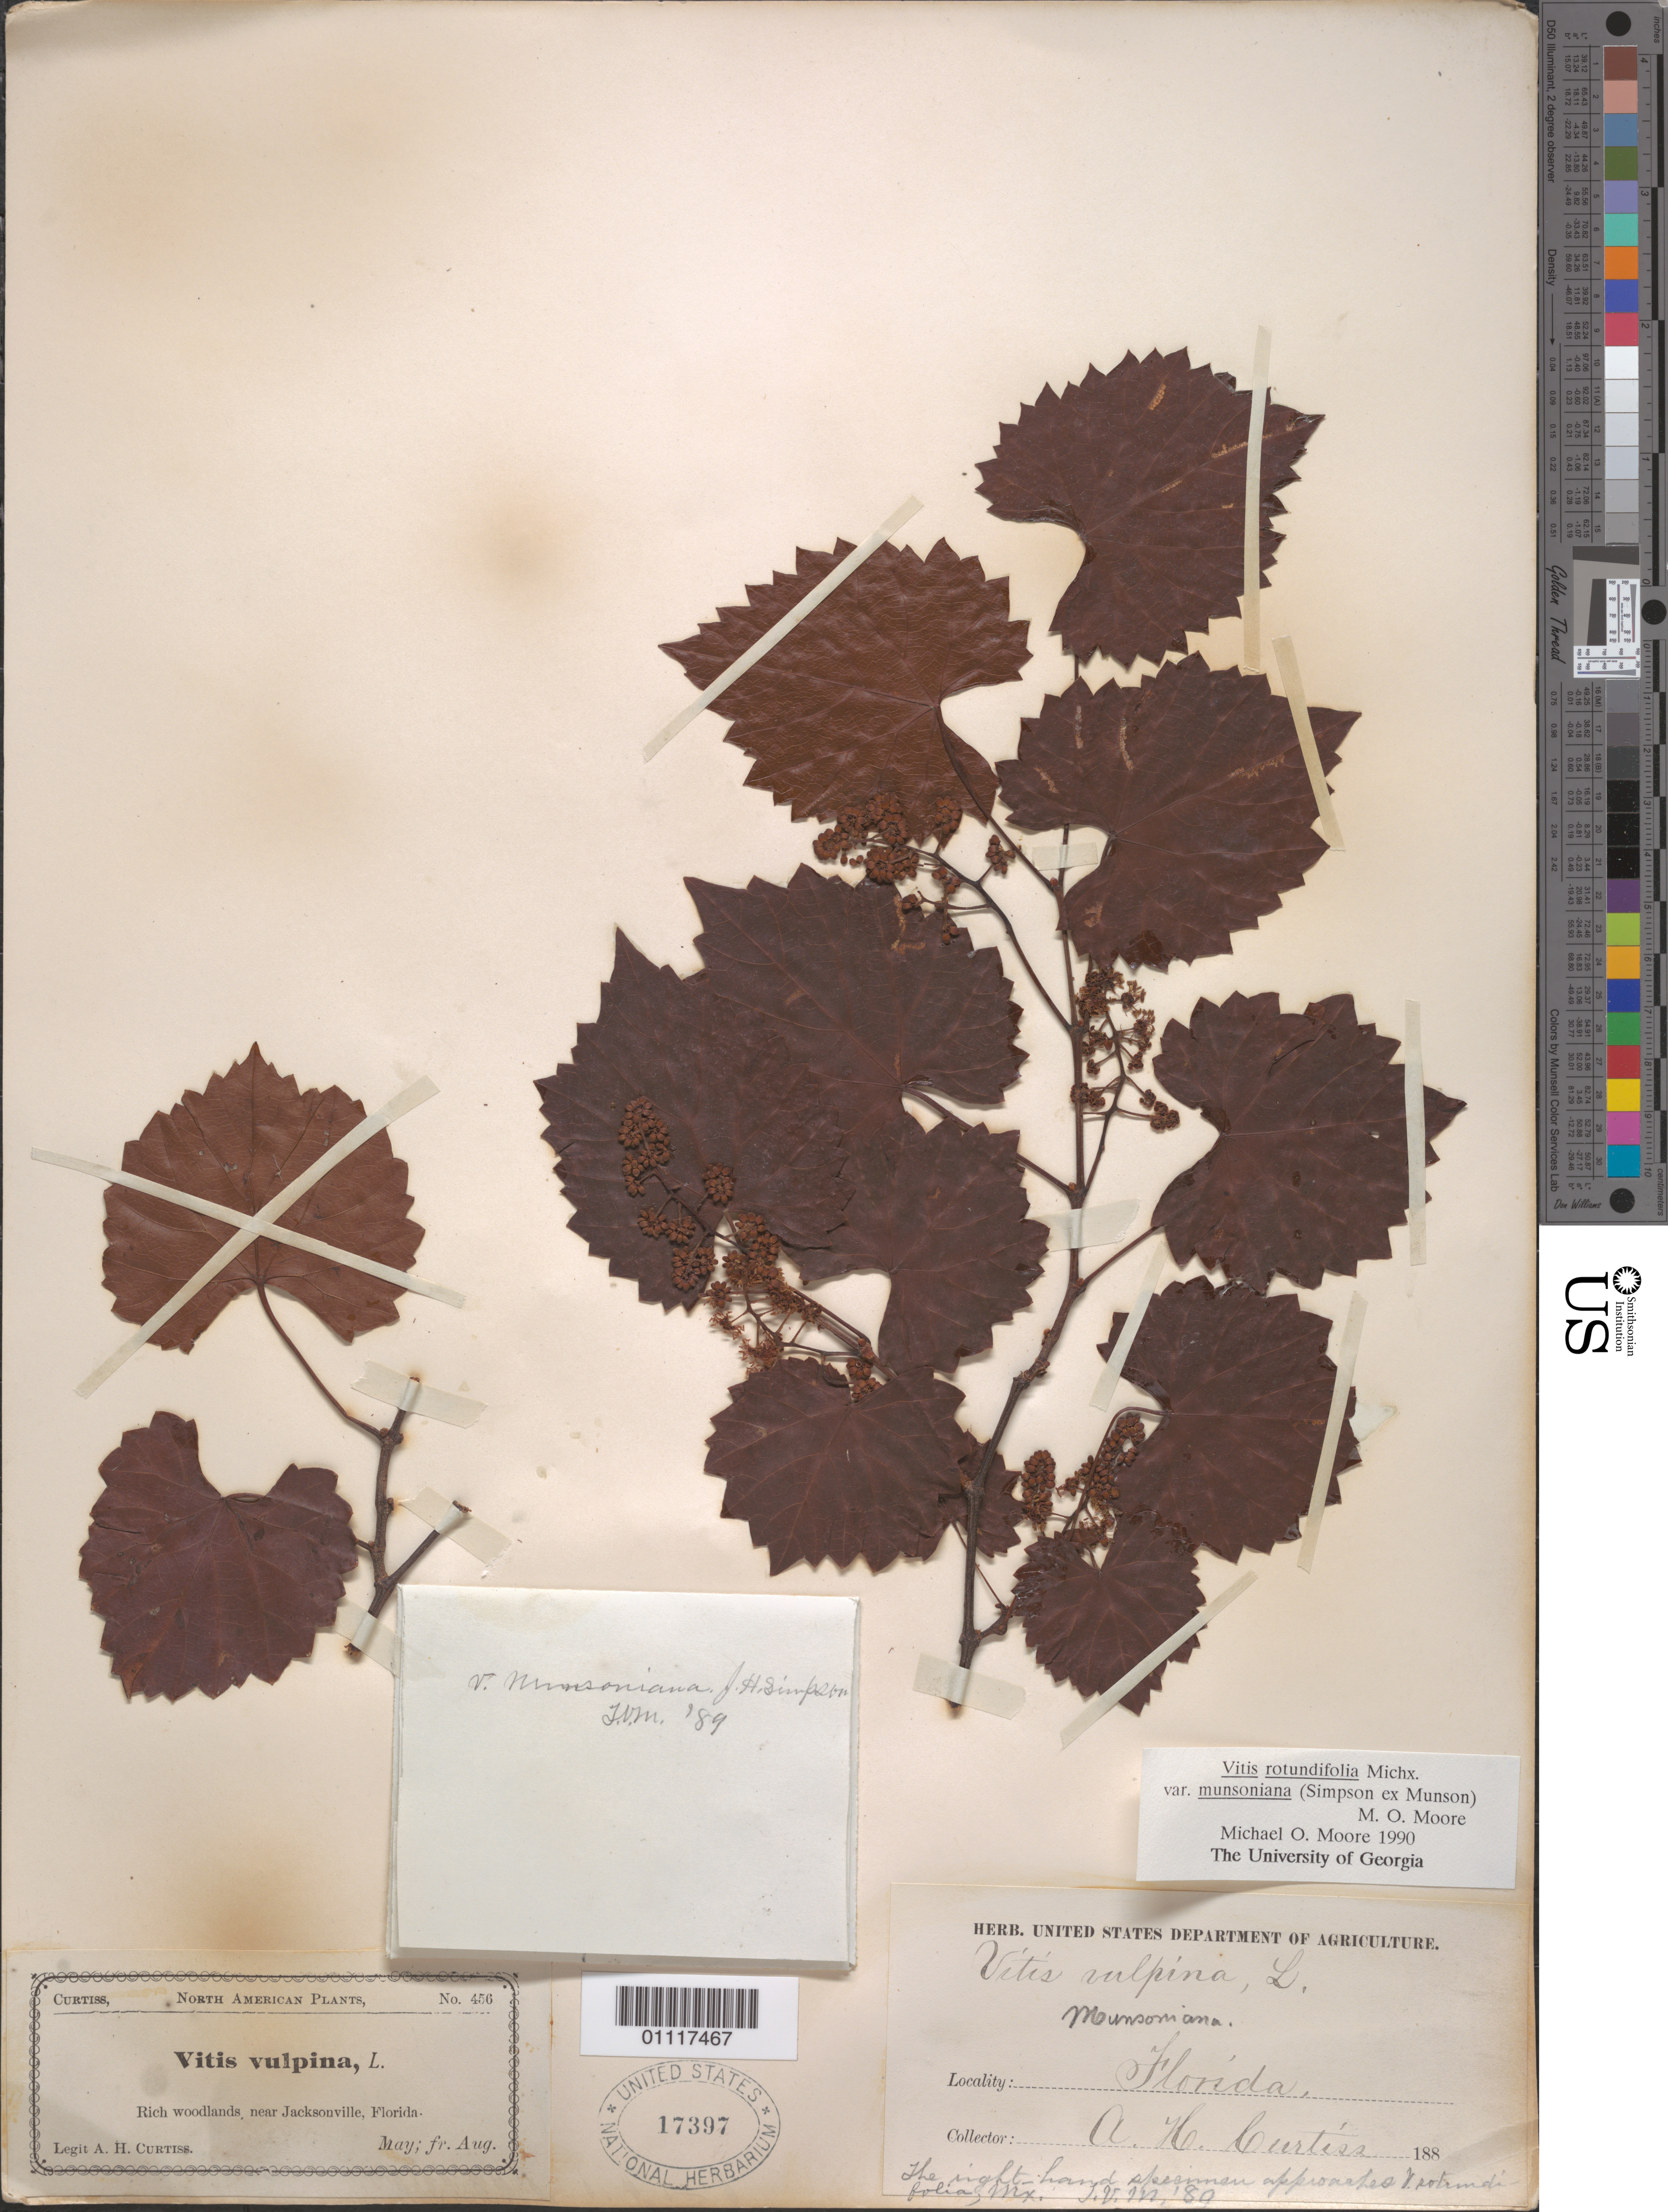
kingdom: Plantae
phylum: Tracheophyta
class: Magnoliopsida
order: Vitales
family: Vitaceae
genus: Vitis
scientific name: Vitis rotundifolia var. munsoniana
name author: (J.H. Simpson ex Munson) M.O. Moore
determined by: Moore, M. O.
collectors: A. H. Curtiss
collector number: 456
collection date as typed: May 188- and -- Aug 188-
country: United States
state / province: Florida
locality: Rich woodlands, near Jacksonville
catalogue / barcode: US 17397